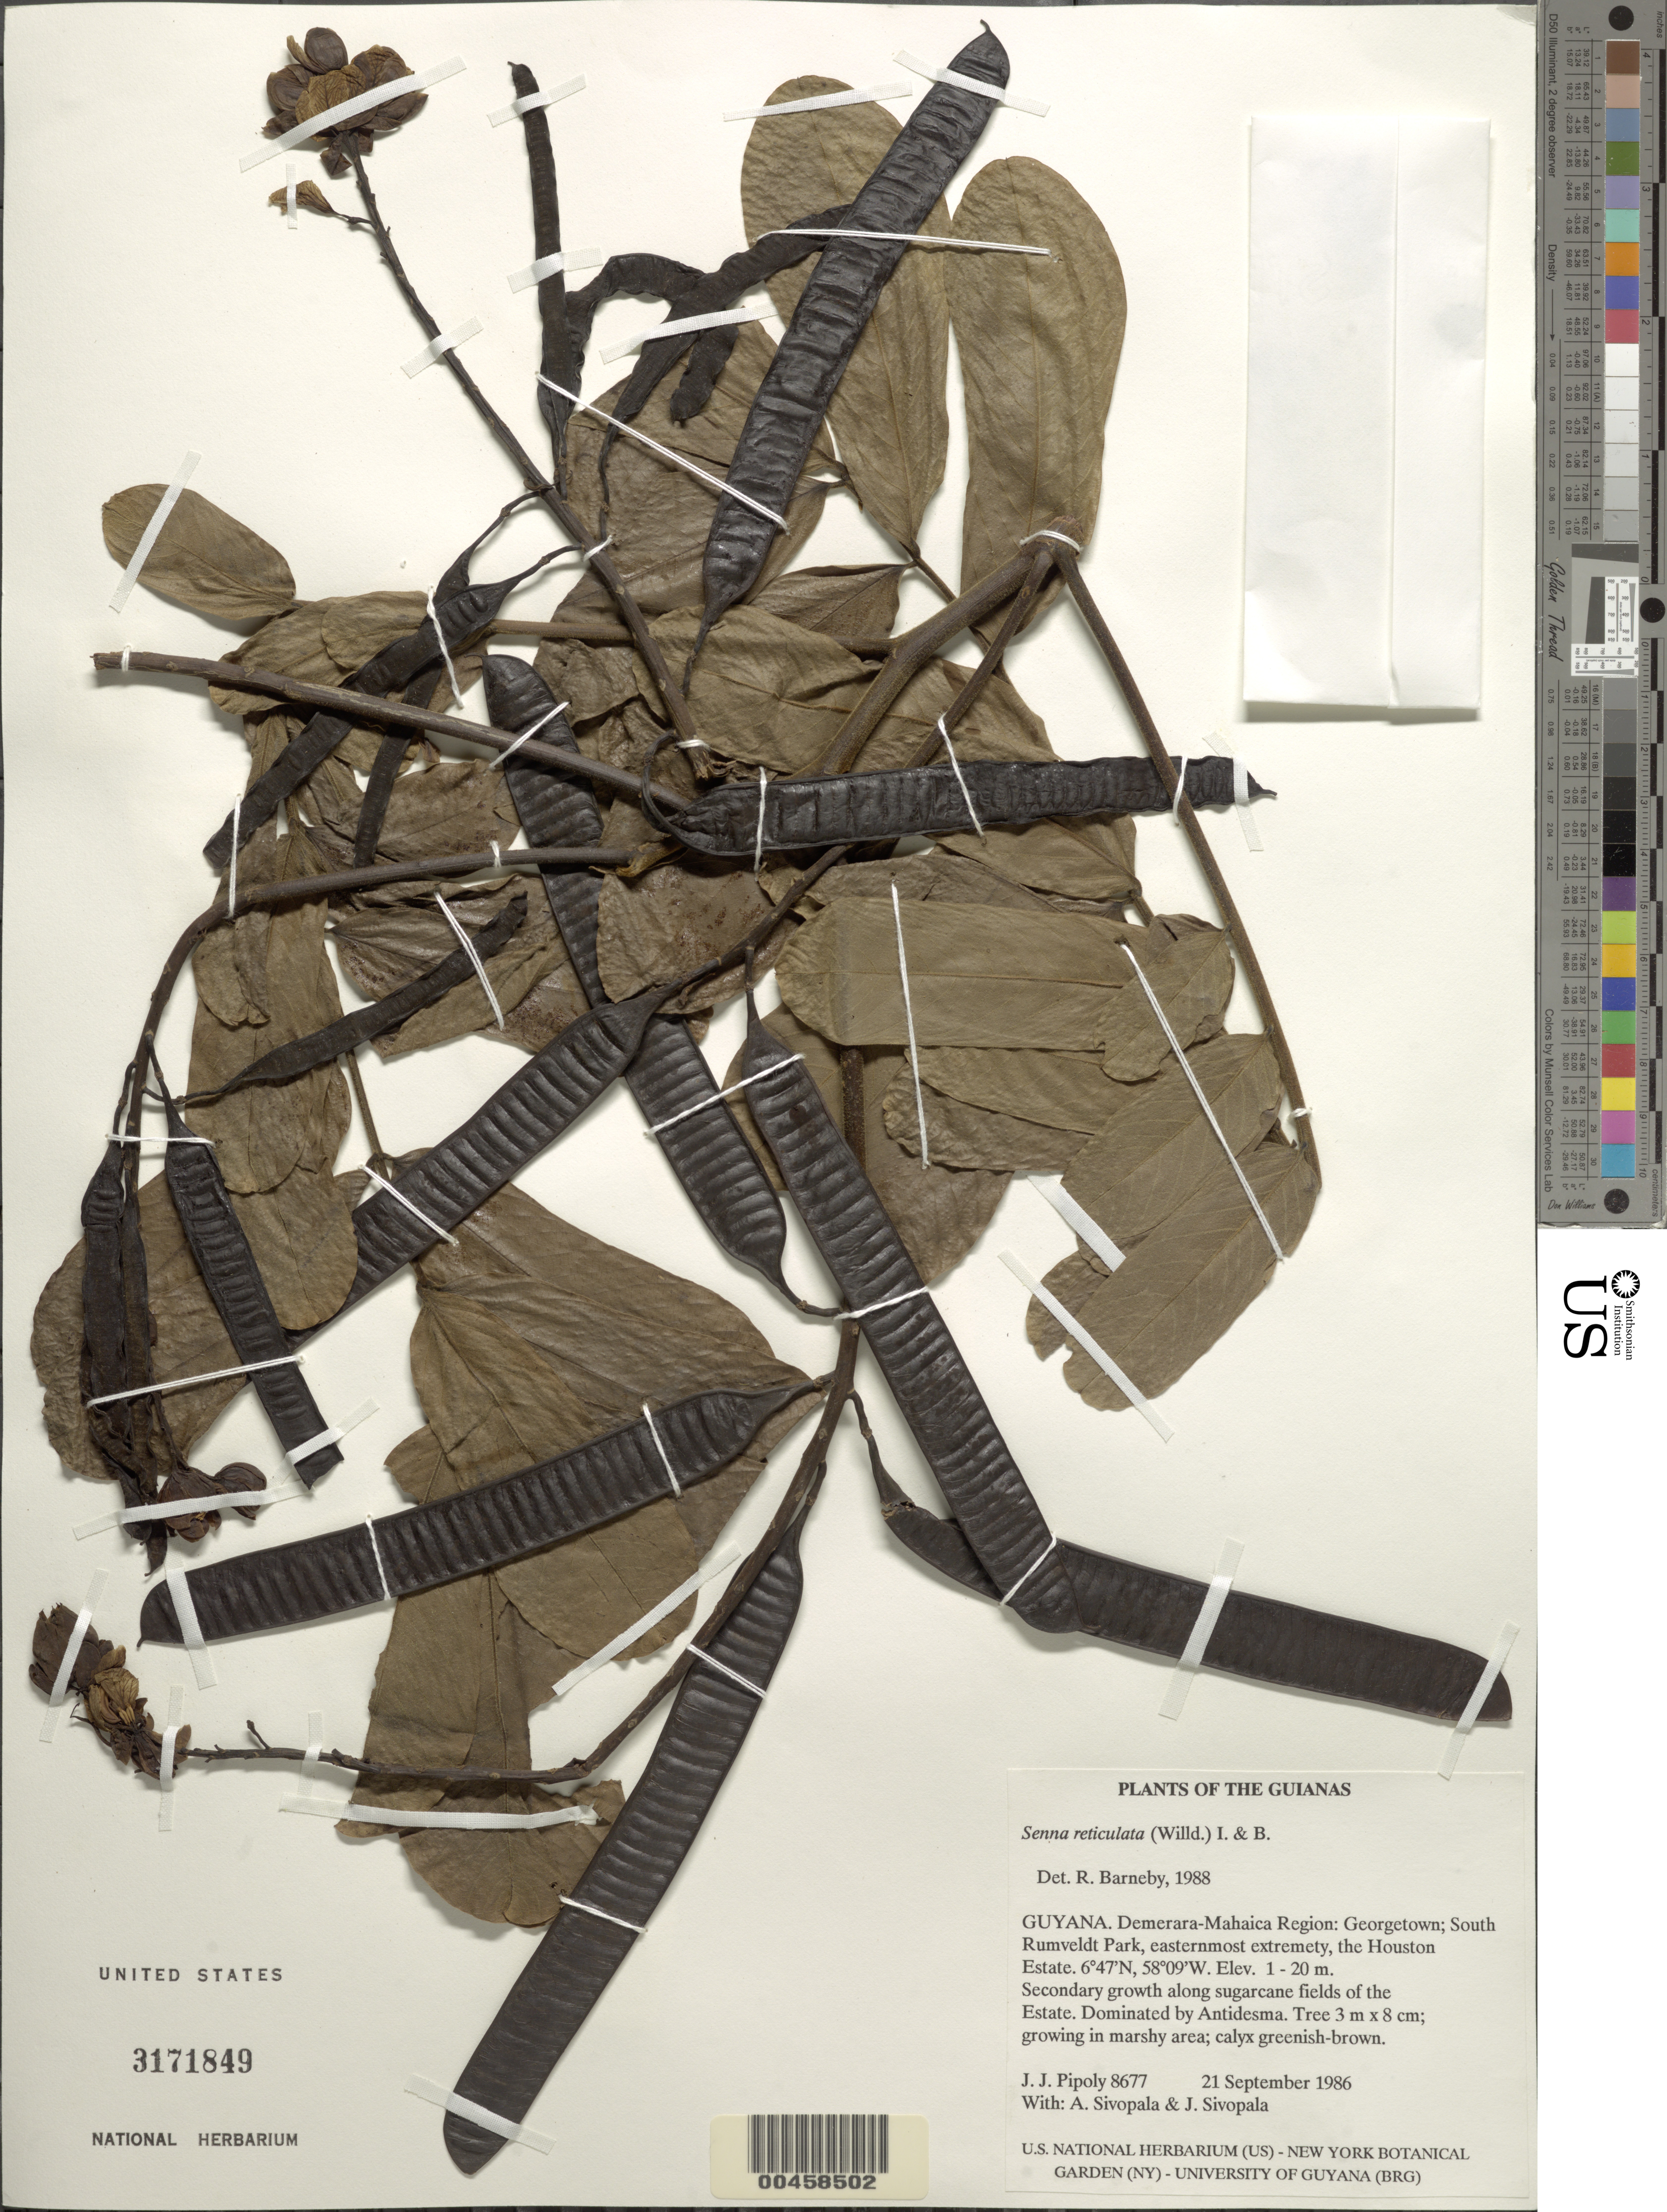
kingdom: Plantae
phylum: Tracheophyta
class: Magnoliopsida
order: Fabales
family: Fabaceae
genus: Senna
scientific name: Senna reticulata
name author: (Willd.) H.S. Irwin & Barneby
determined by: Barneby, Rupert C., (NY)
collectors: J. J. Pipoly, A. Sivopala & J. Sivopala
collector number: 8677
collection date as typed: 21 Sep 1986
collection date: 1986-09-21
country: Guyana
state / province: Demerara-Mahaica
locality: Houston estate; south rumveldt park; georgetown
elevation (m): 1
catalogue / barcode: US 3171849